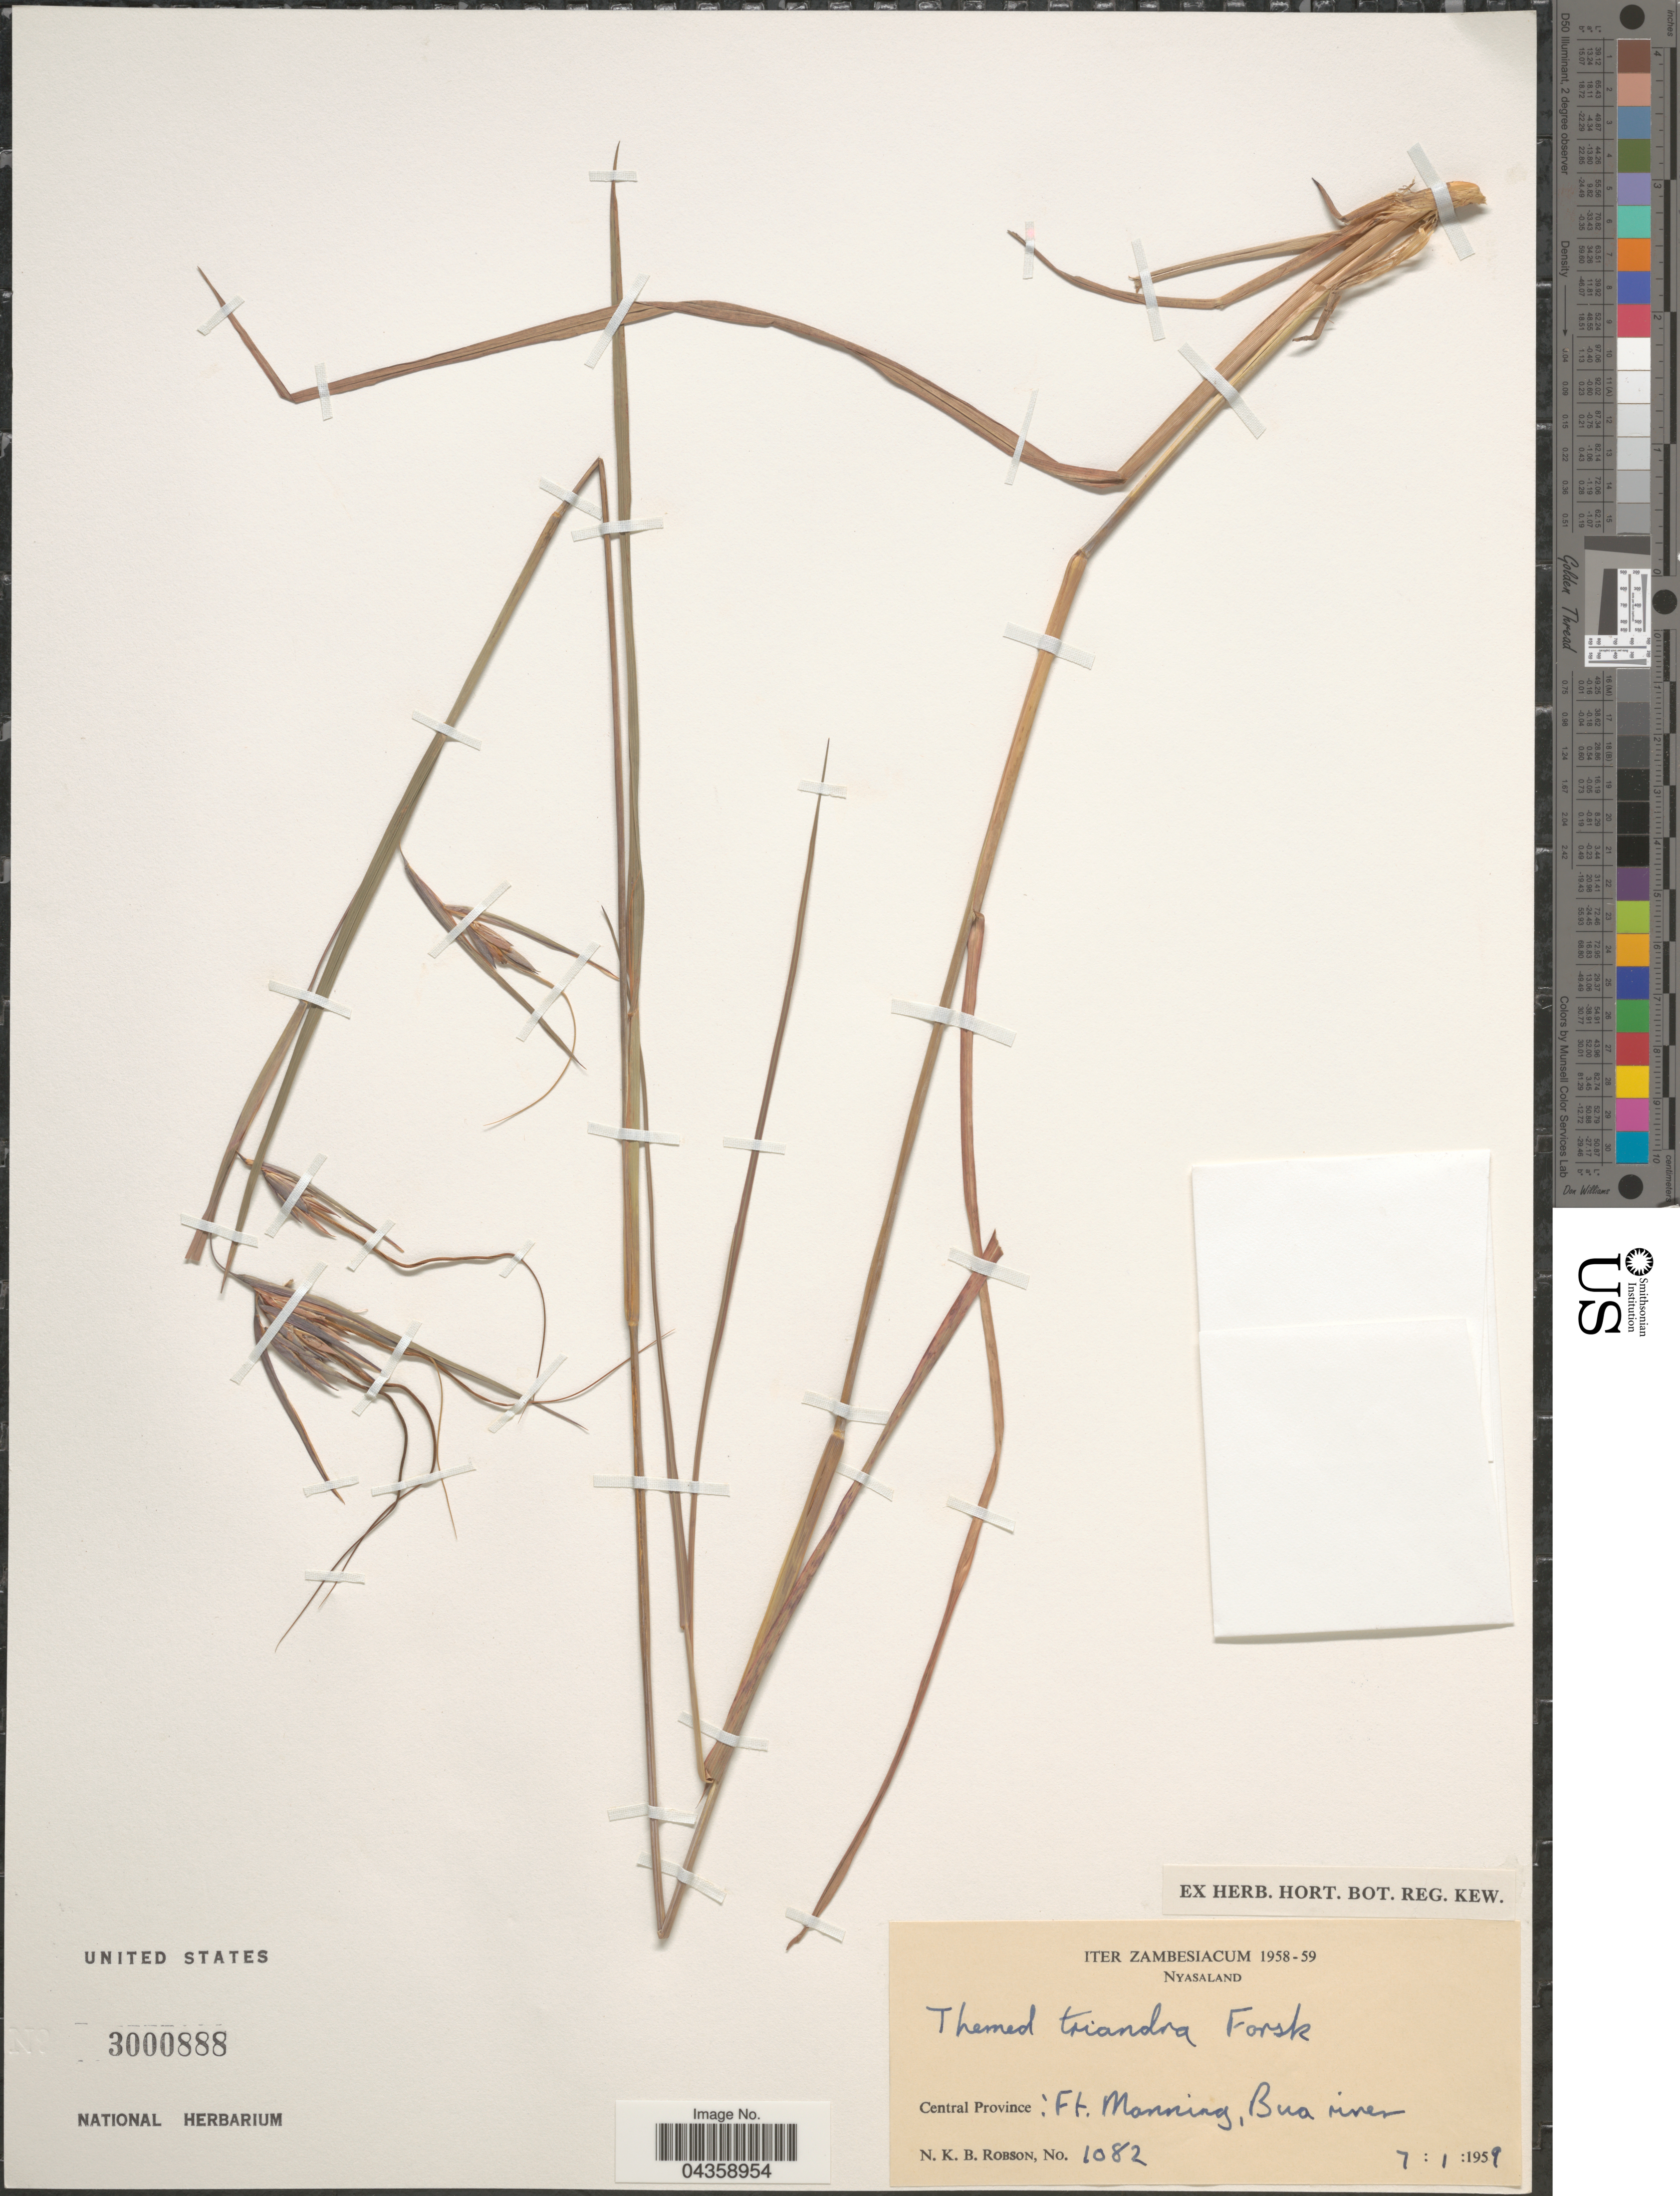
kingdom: Plantae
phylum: Tracheophyta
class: Liliopsida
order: Poales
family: Poaceae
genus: Themeda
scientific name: Themeda triandra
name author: Forssk.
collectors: N. Robson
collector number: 1082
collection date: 1959-01-07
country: Malawi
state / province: Central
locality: Iter Zambesiacum 1958-59. Nyasaland. Ft. Manning, Bua river.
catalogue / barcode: US 3000888